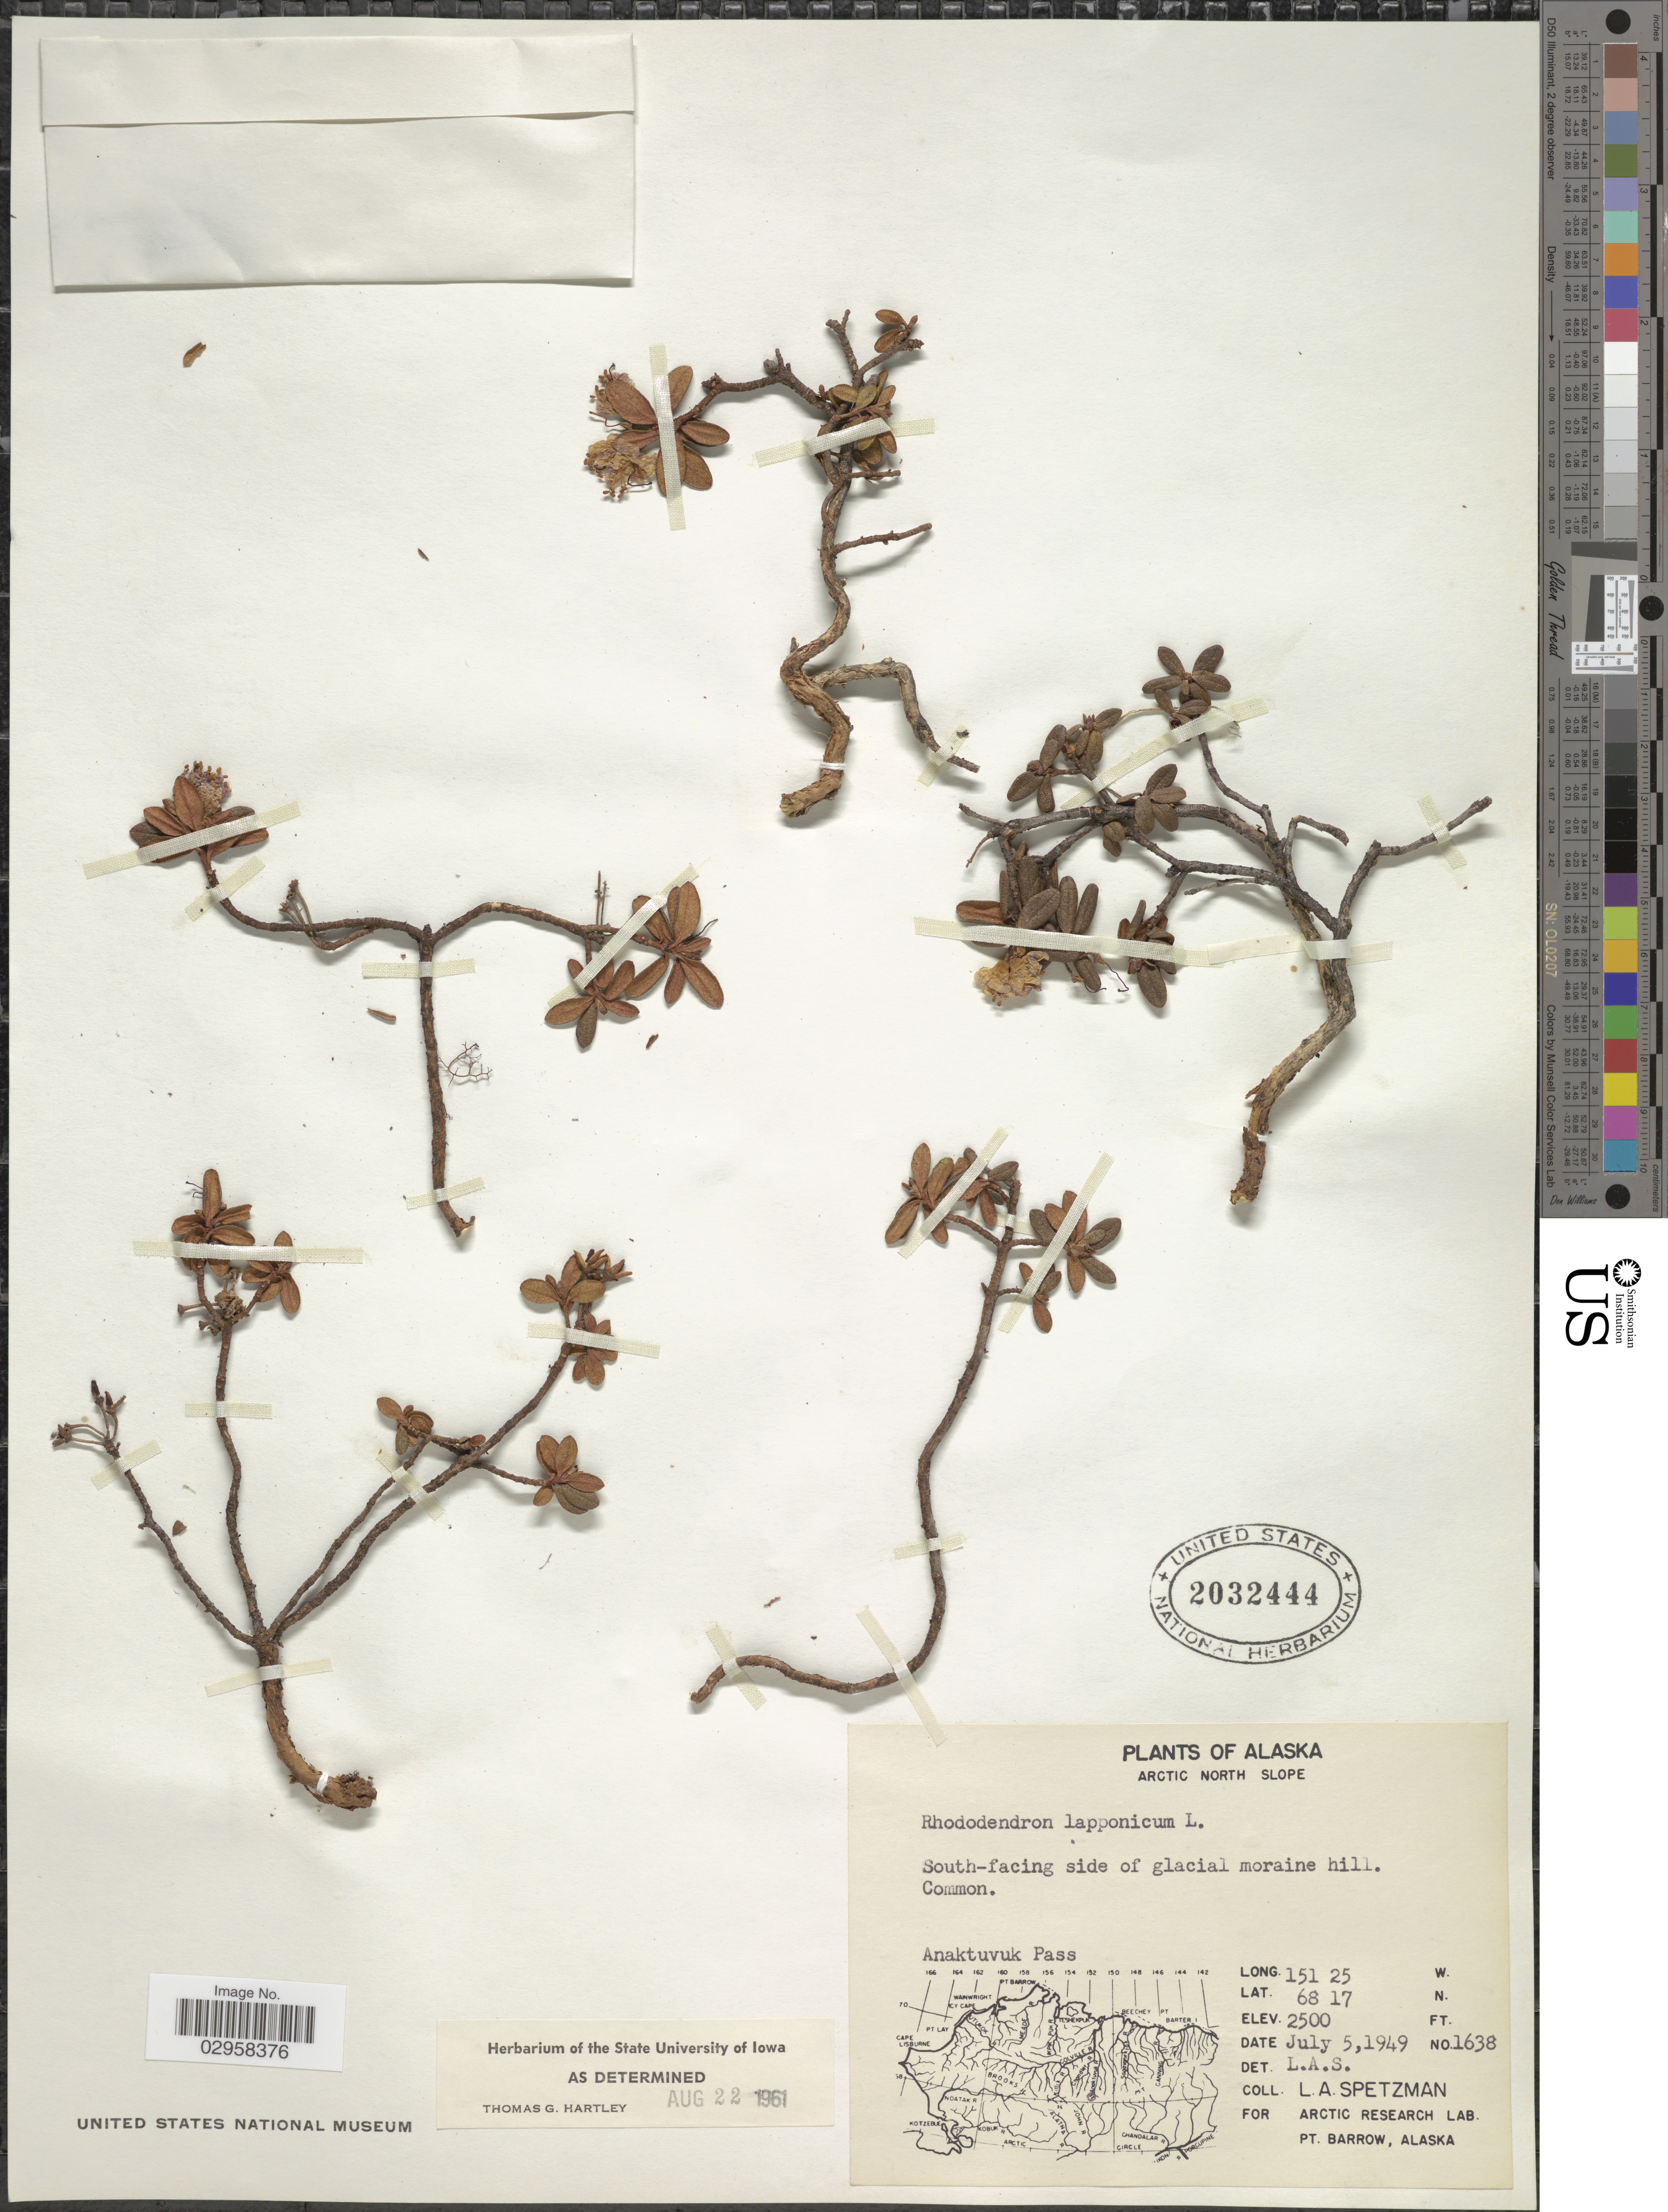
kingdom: Plantae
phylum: Tracheophyta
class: Magnoliopsida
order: Ericales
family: Ericaceae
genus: Rhododendron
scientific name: Rhododendron lapponicum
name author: (L.) Wahlenb.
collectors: L. Spetzman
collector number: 1638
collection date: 1949-07-05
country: United States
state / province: Alaska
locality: Arctic North Slope. South-facing side of glacing moraine hill. Anaktuvuk Pass.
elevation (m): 762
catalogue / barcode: US 2032444